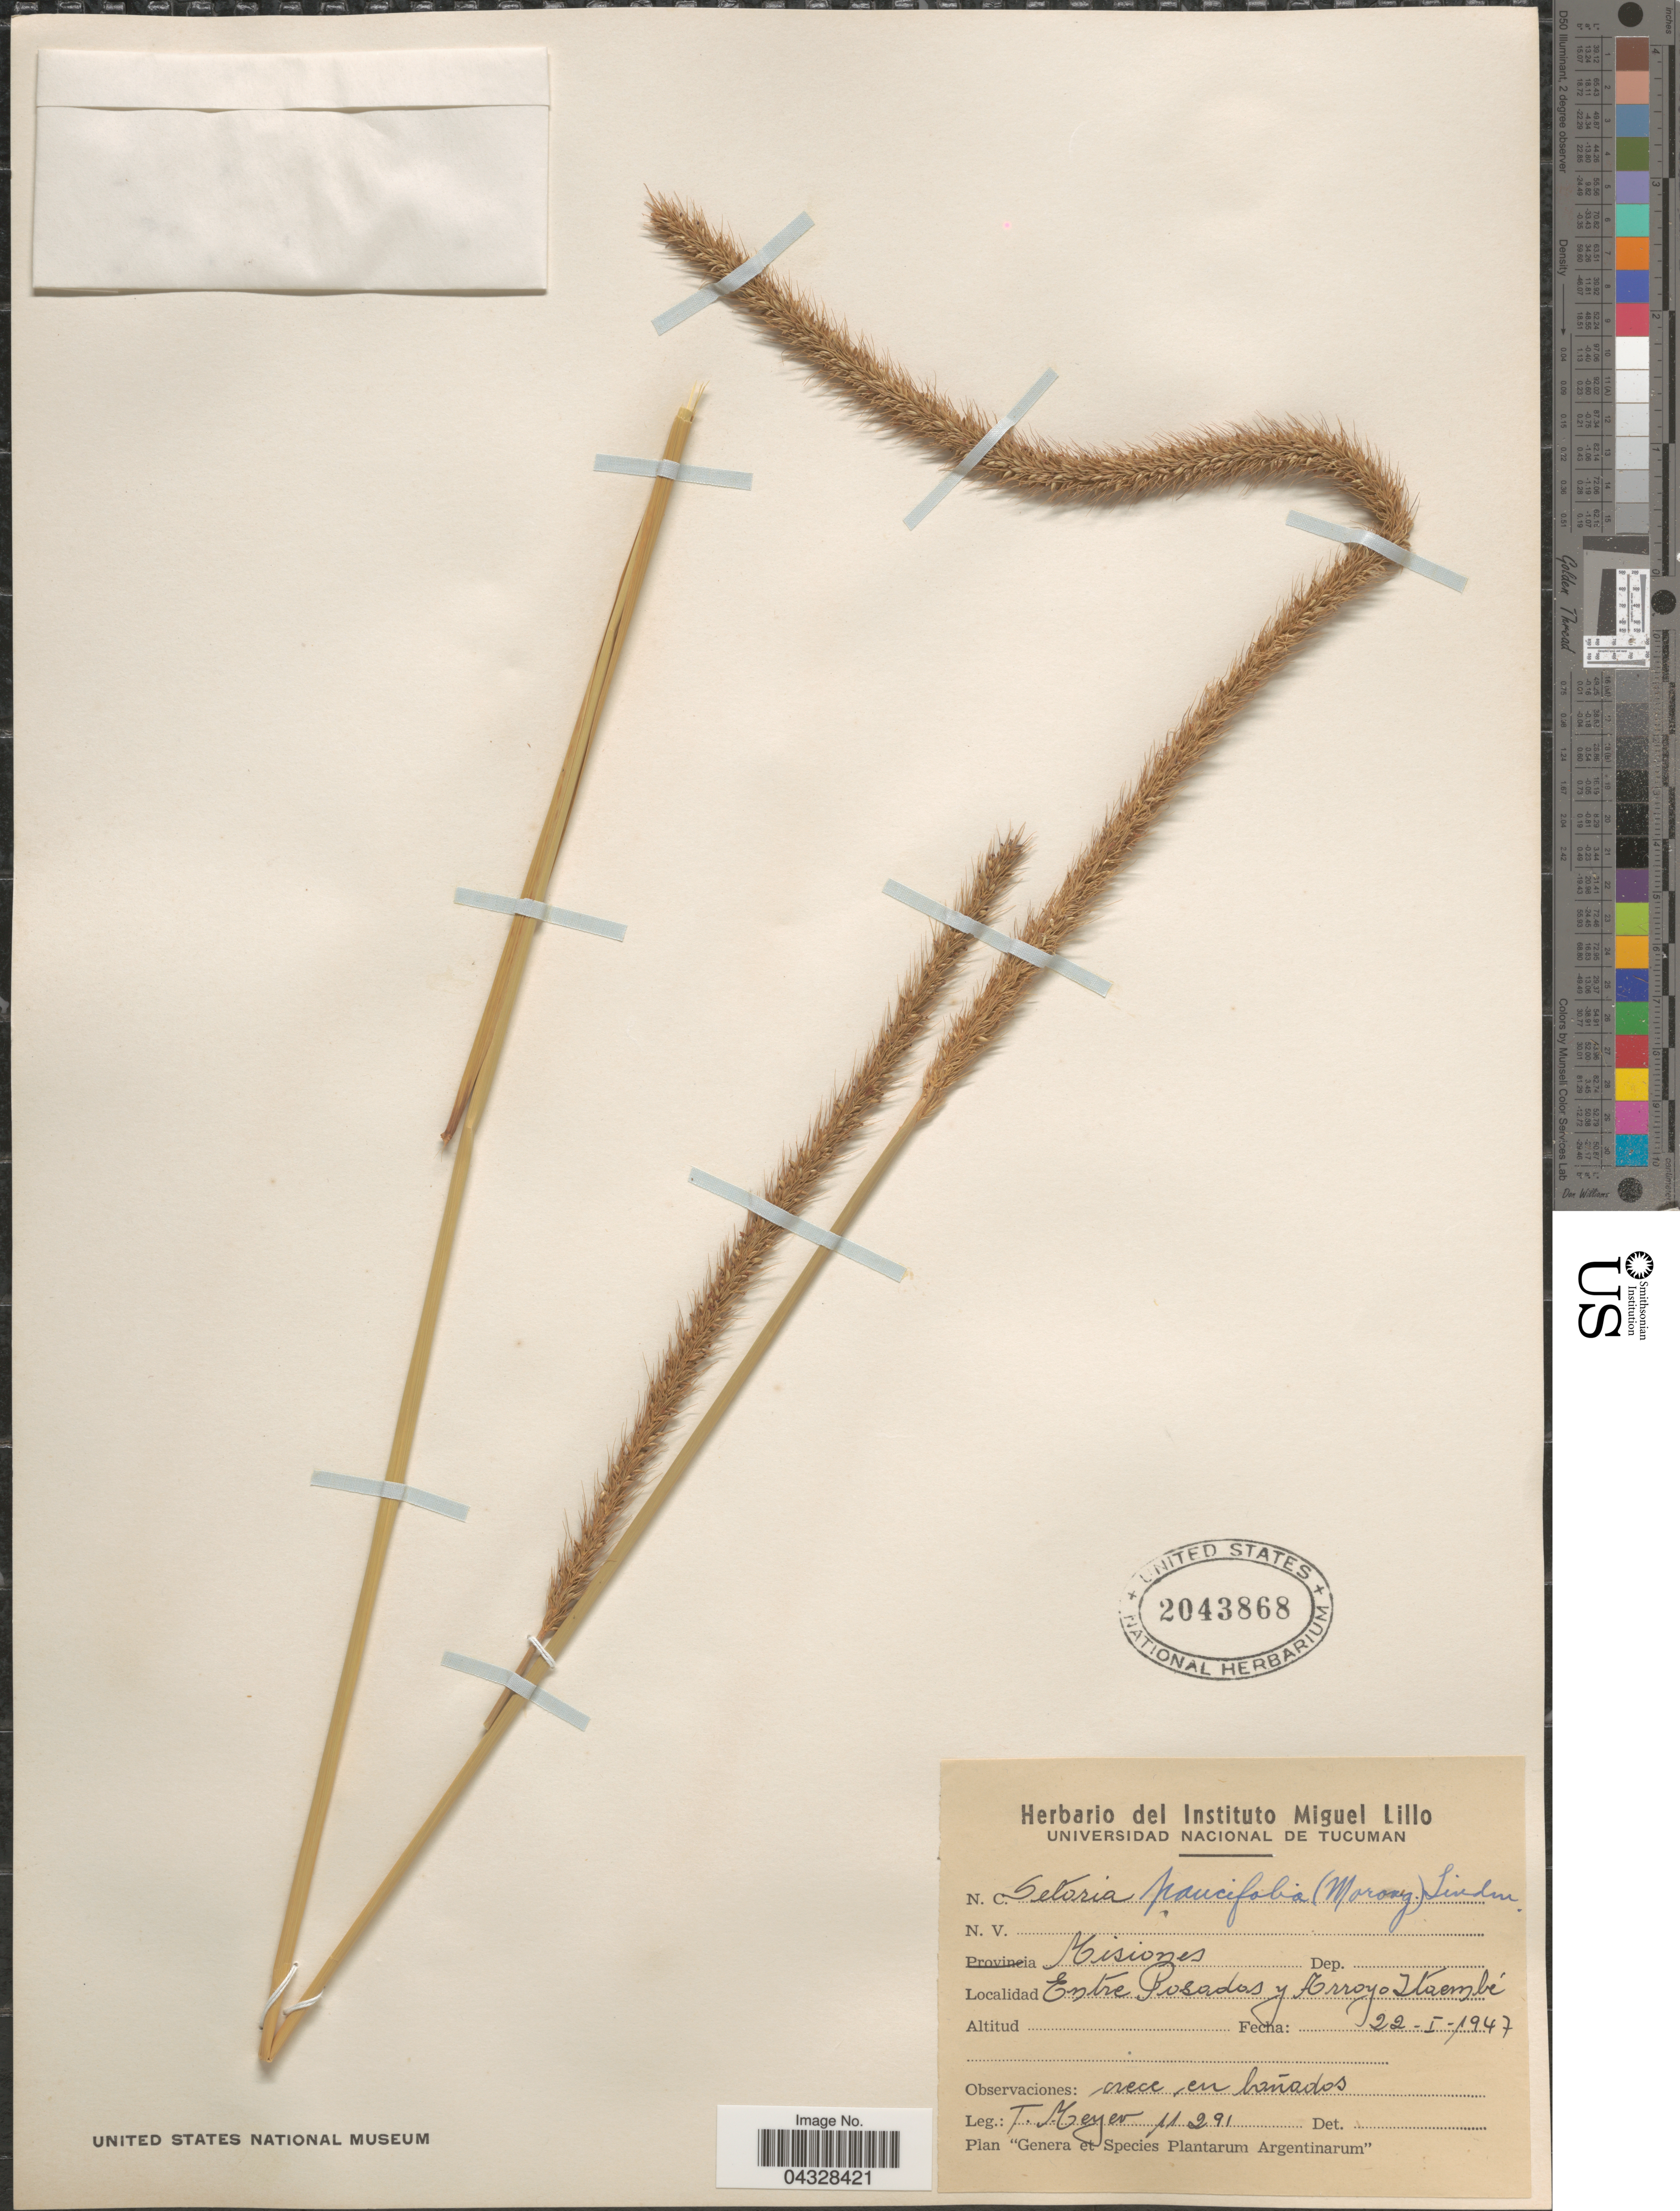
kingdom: Plantae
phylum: Tracheophyta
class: Liliopsida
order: Poales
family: Poaceae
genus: Setaria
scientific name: Setaria paucifolia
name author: (Morong) Lindm.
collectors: T. Meyer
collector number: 11291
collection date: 1947-01-22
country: Argentina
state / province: Misiones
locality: Entre Posadas y Arroyo Itaembé . Crece en bañados.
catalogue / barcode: US 2043868